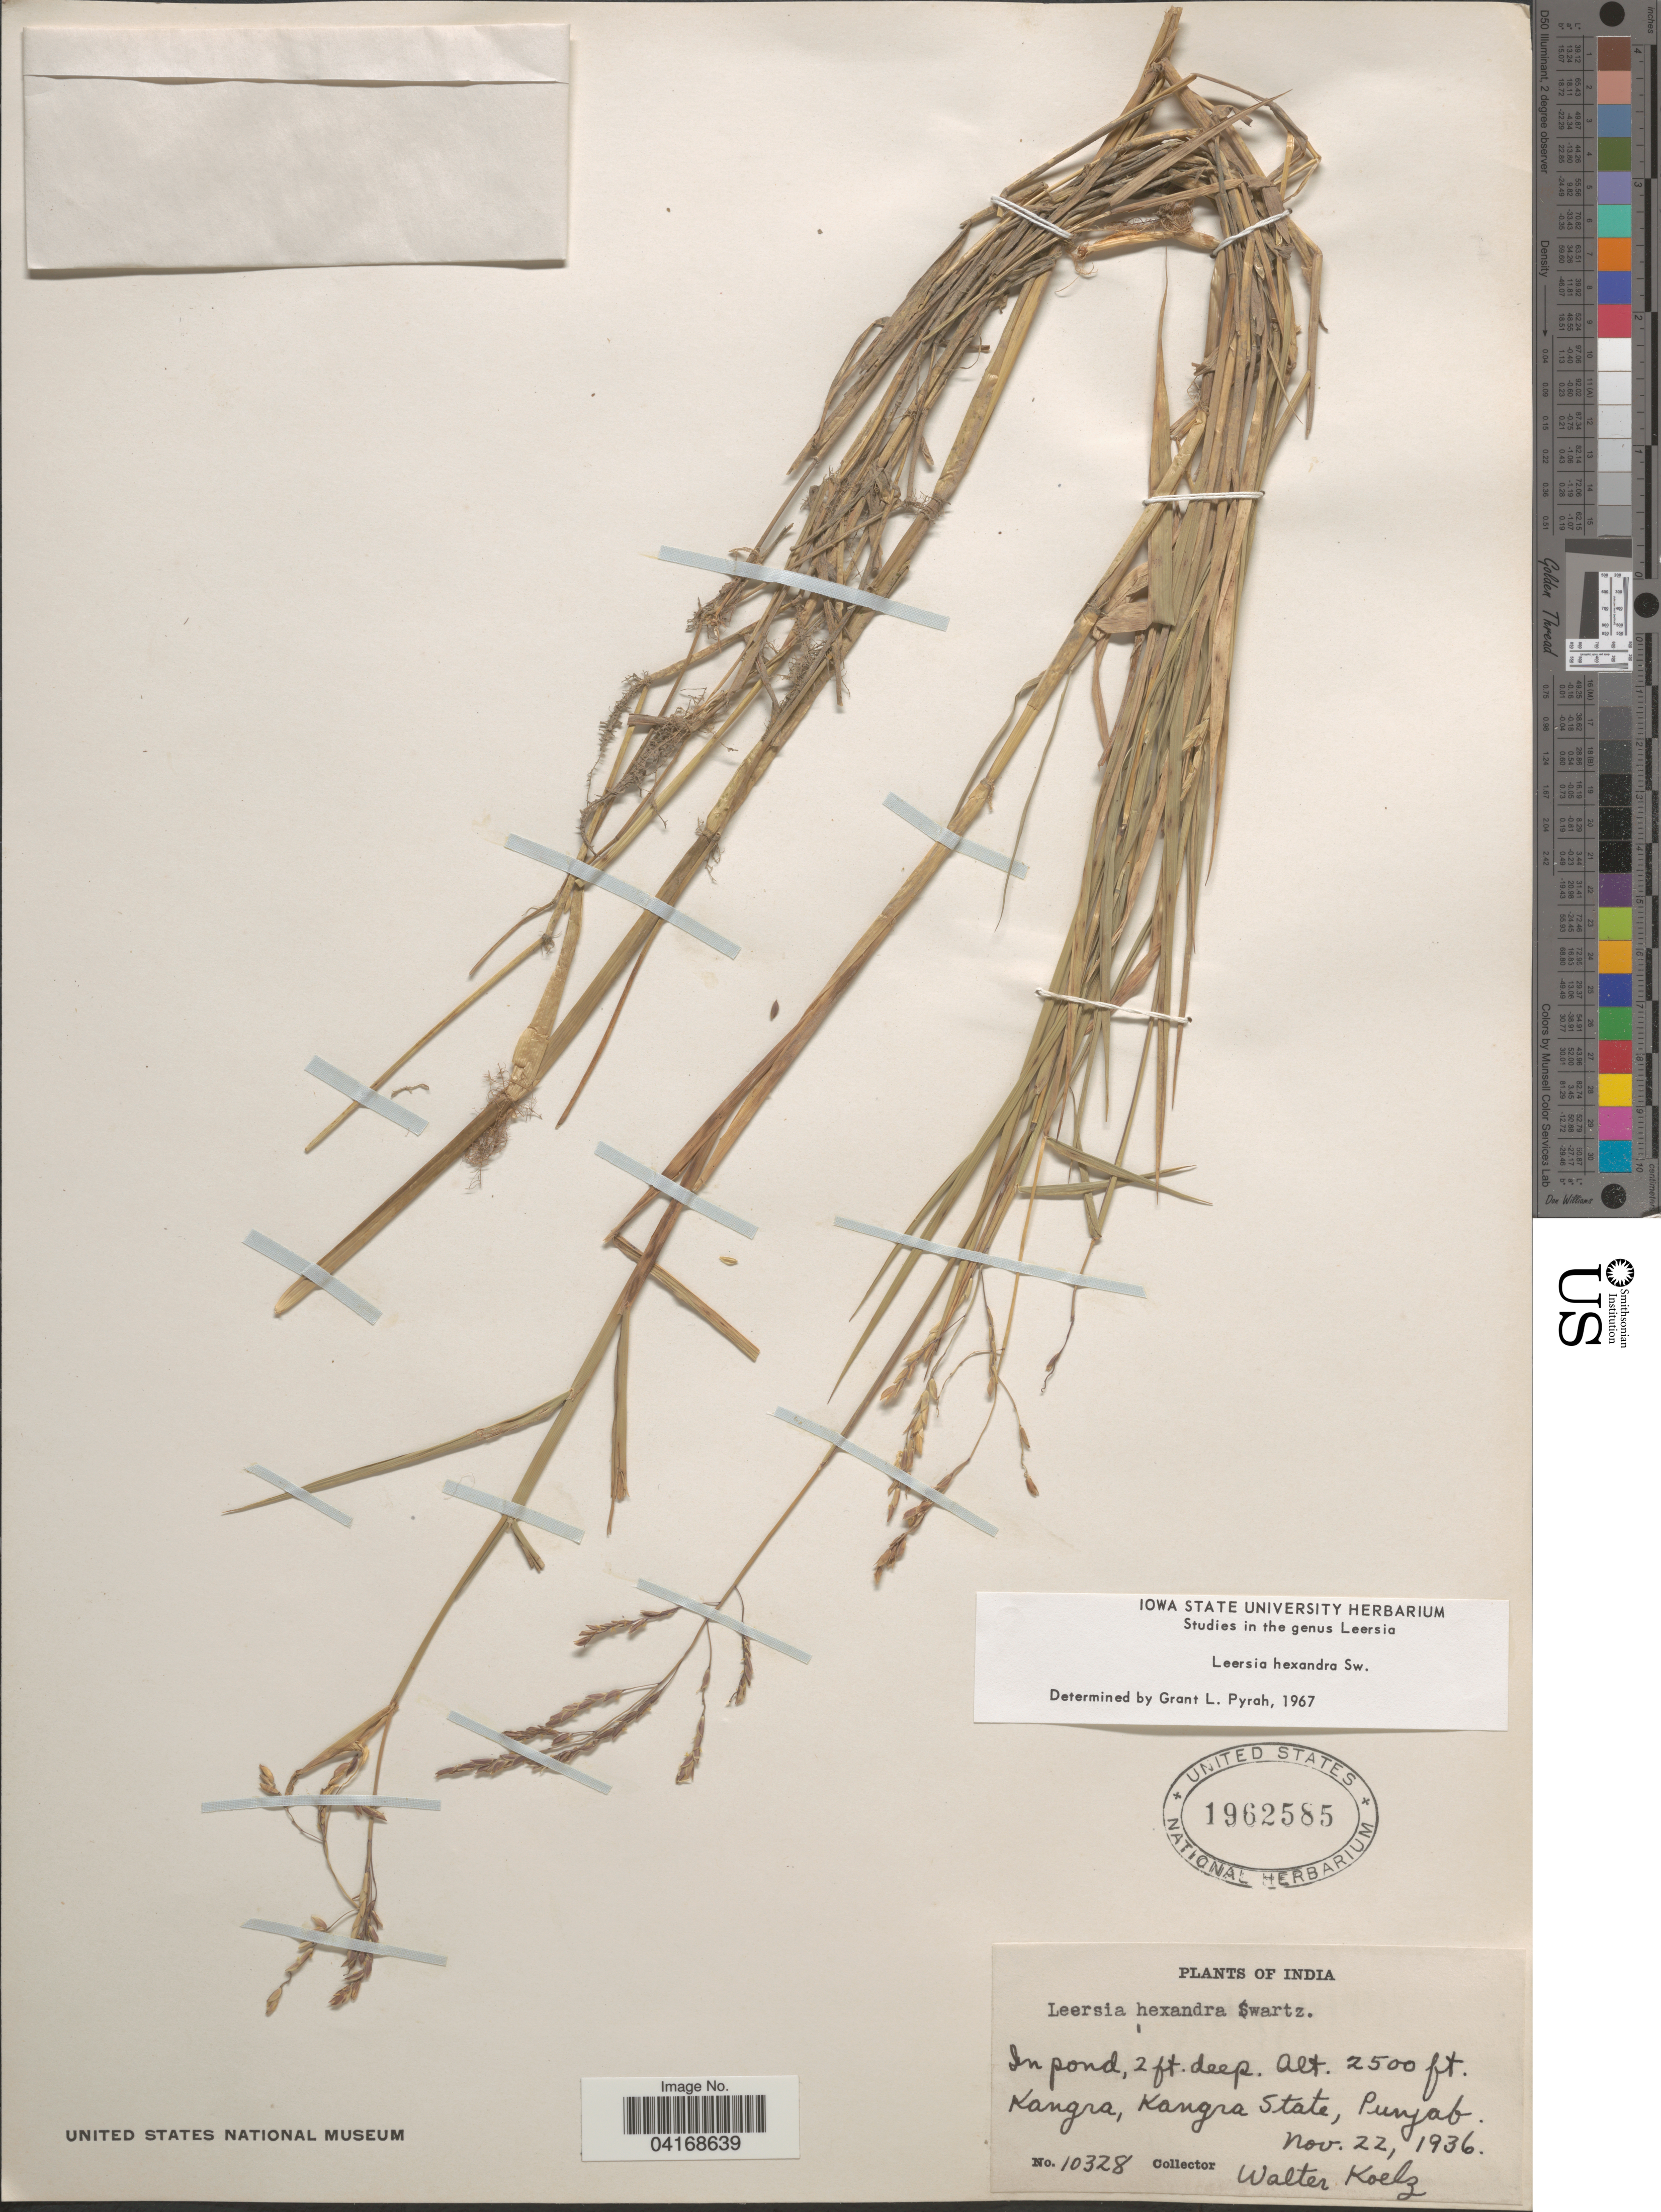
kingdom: Plantae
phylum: Tracheophyta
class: Liliopsida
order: Poales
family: Poaceae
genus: Leersia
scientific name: Leersia hexandra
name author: Sw.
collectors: W. N. Koelz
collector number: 10328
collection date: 1936-11-22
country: India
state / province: Punjab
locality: Kangra, Kangra State.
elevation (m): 762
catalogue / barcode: US 1962585